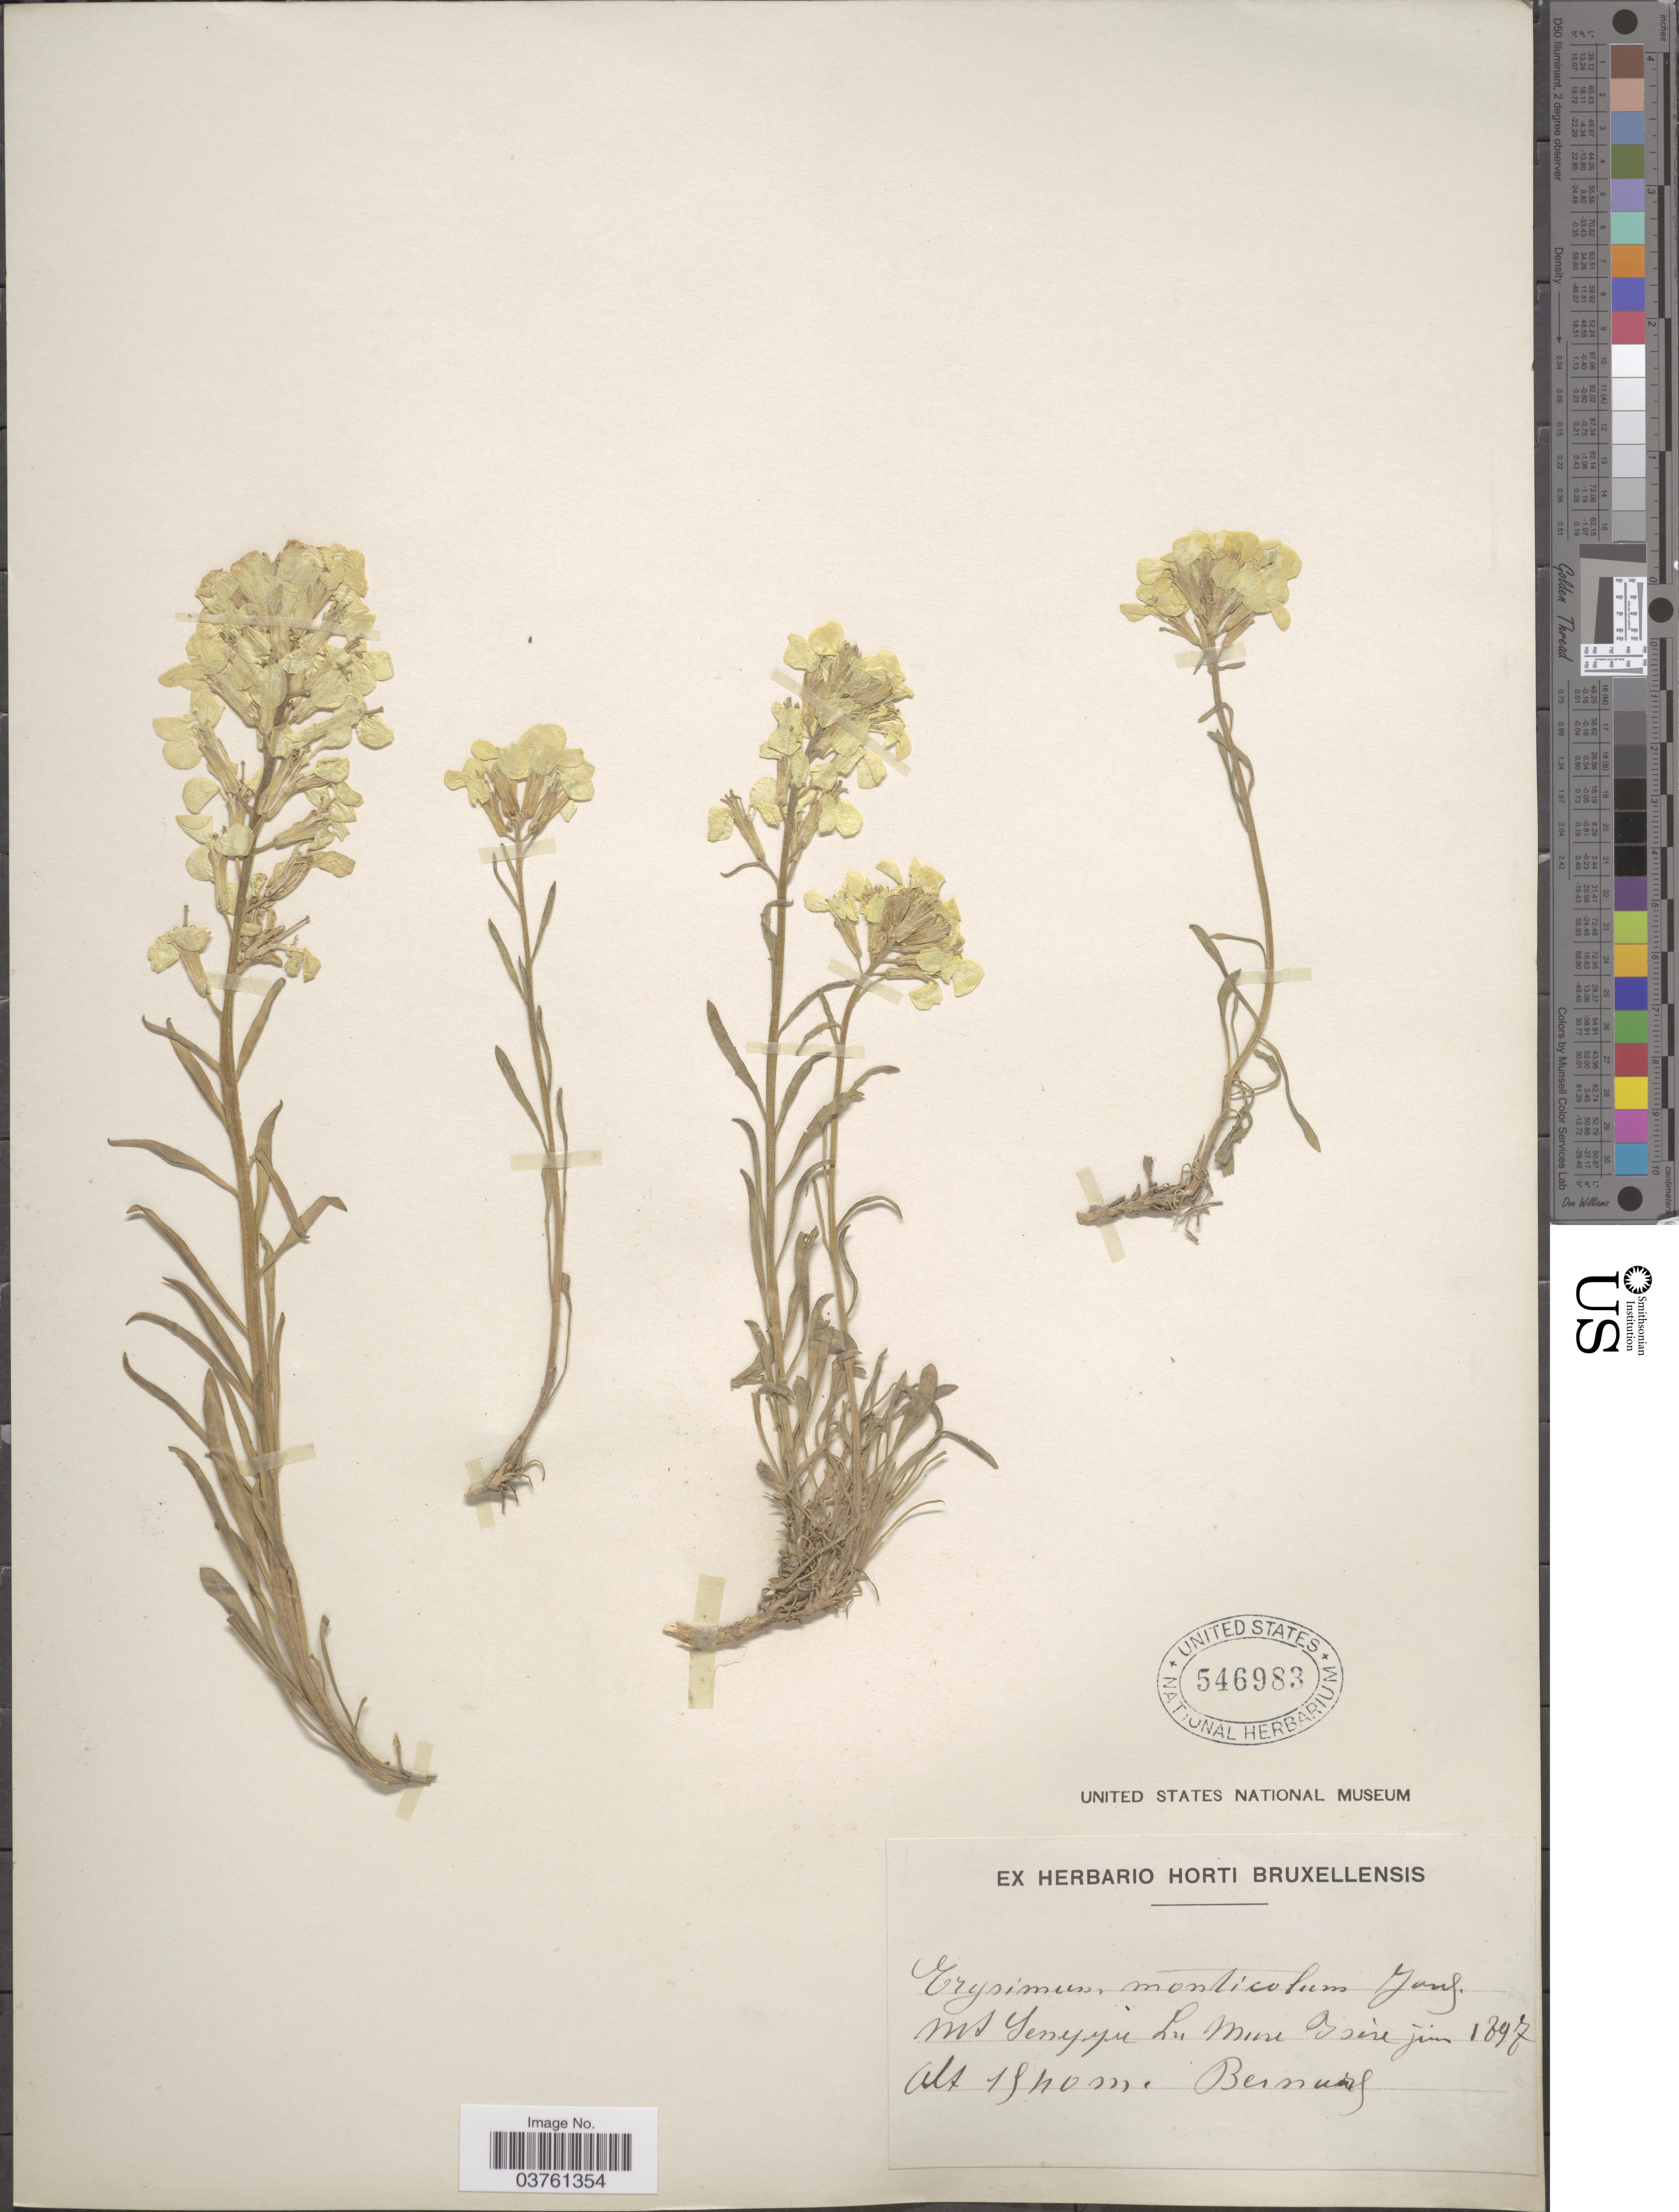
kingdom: Plantae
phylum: Tracheophyta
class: Magnoliopsida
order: Brassicales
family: Brassicaceae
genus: Erysimum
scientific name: Erysimum montosicolum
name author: Jord.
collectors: Bernung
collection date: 1897-06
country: France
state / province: Auvergne-Rhône-Alpes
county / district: Isère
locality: Mt Seneppe La mure Isère.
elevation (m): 1540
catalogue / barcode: US 546983